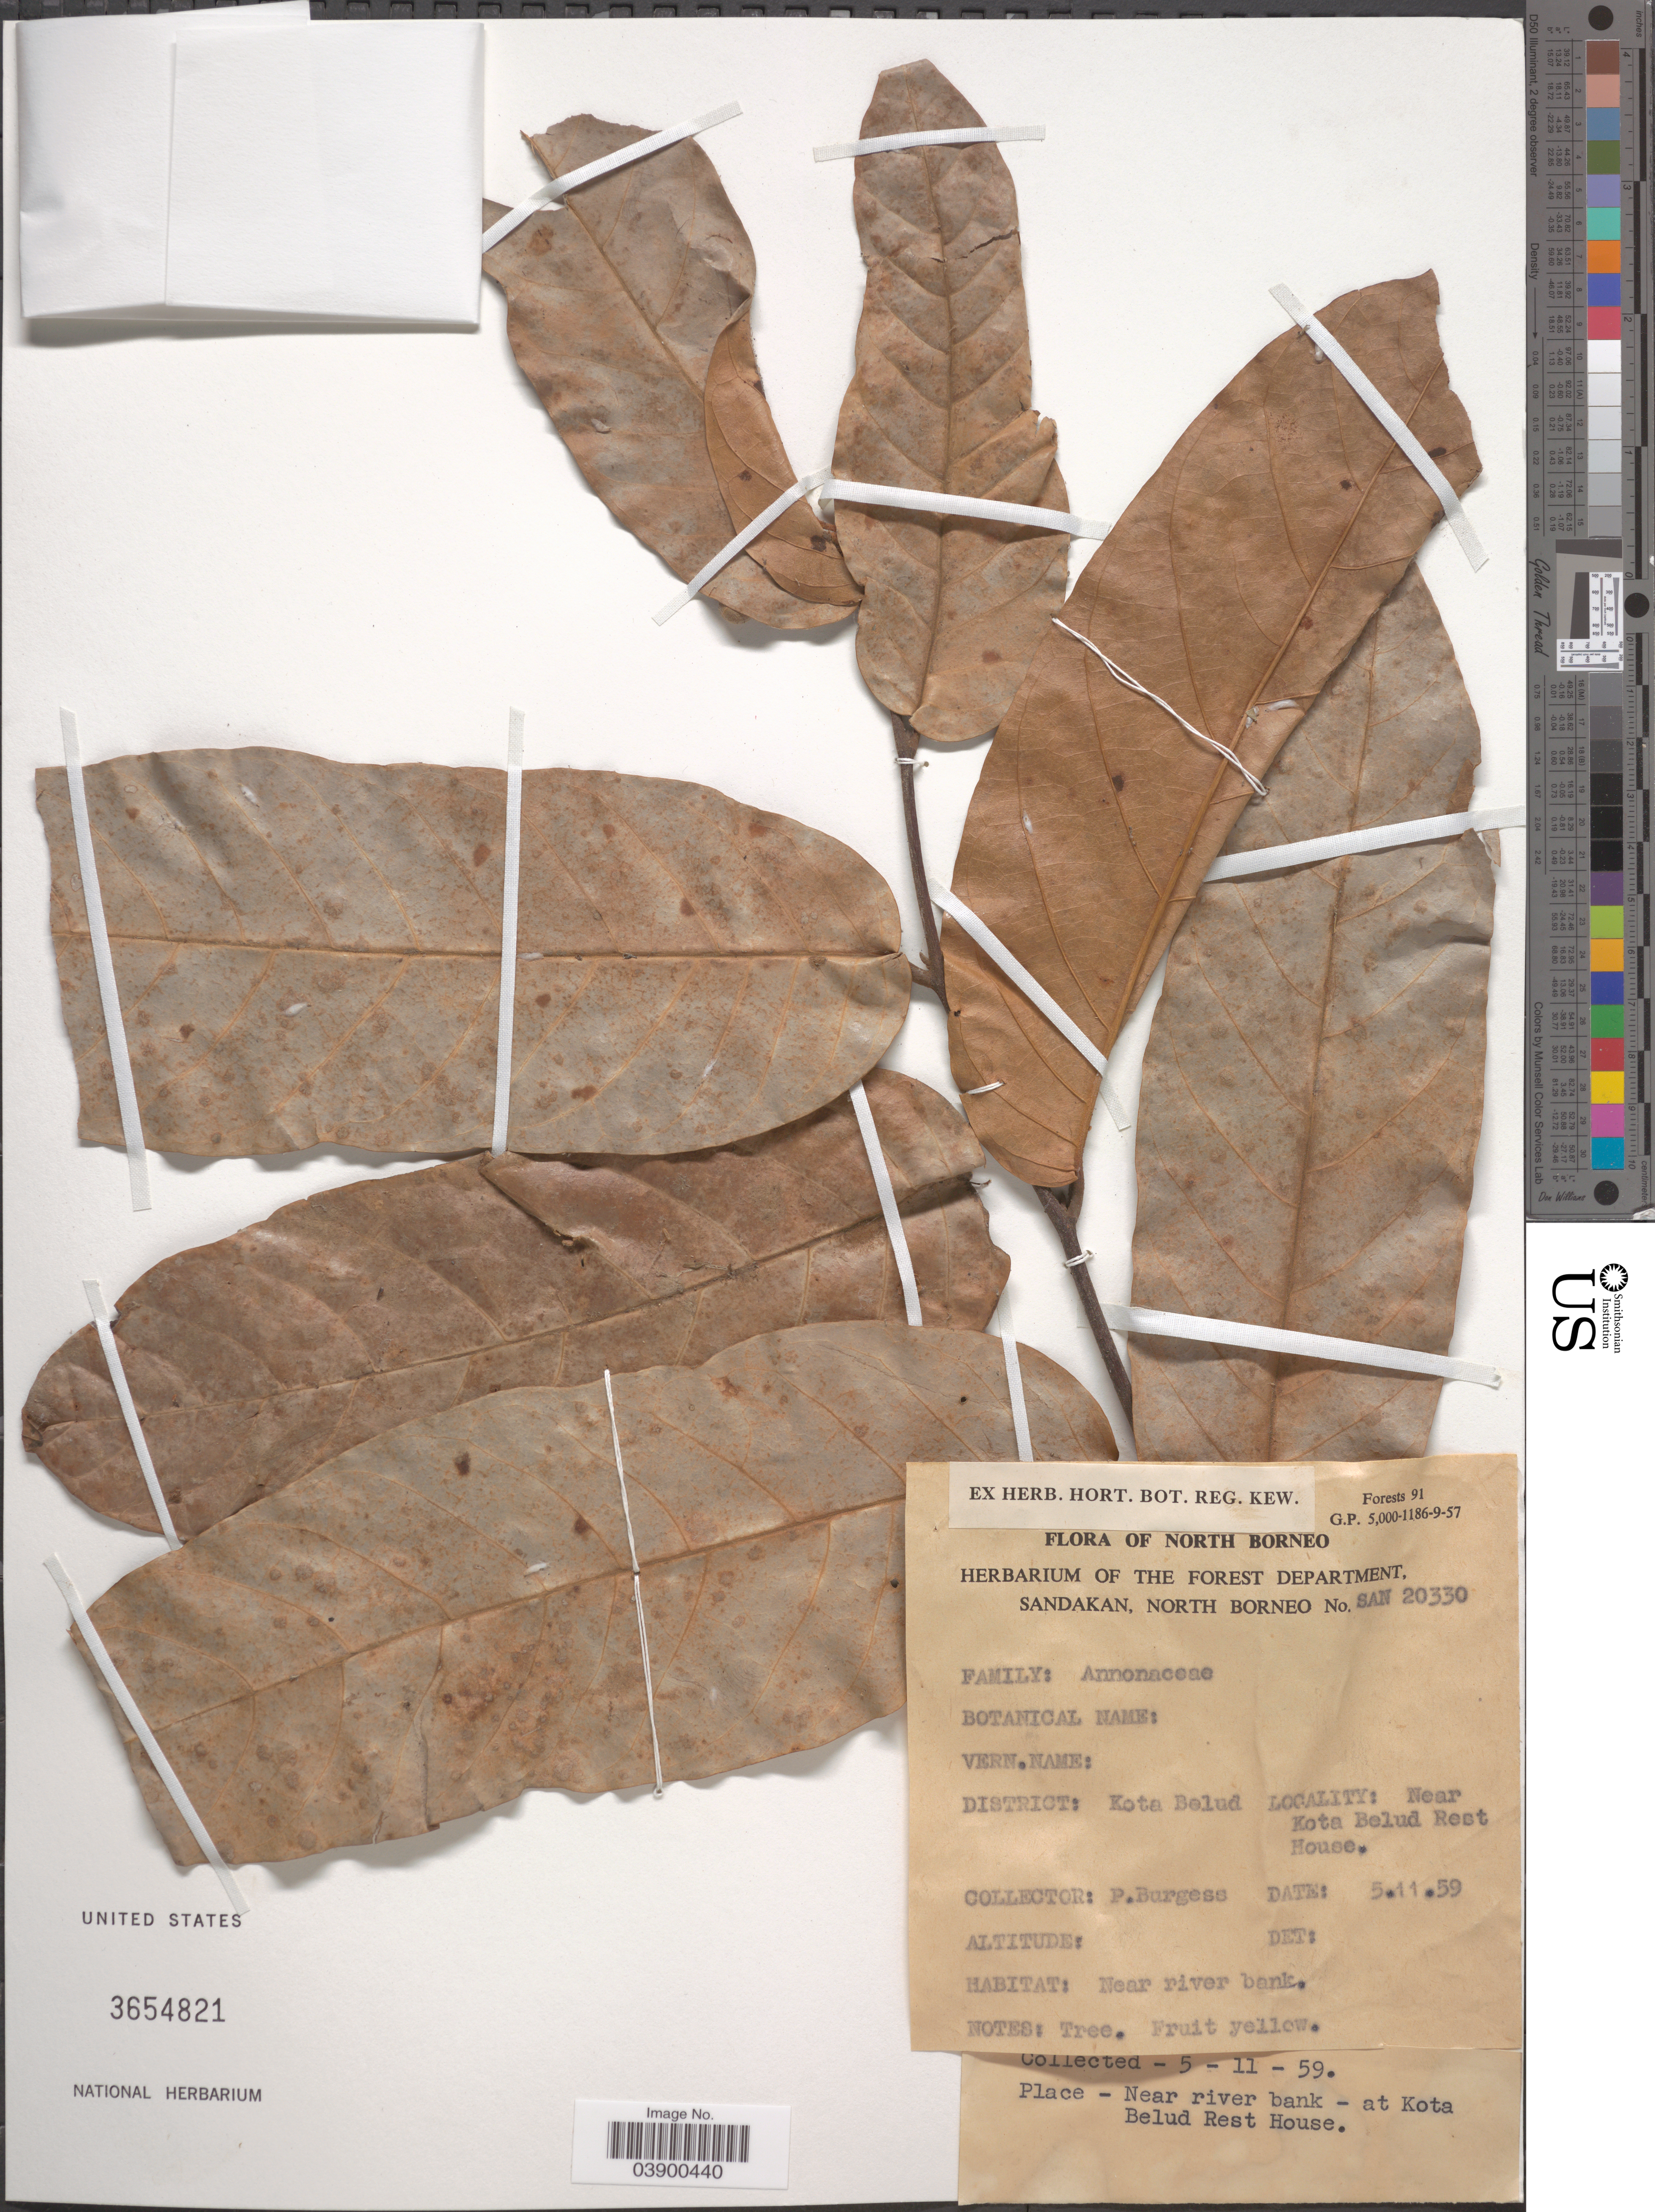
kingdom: Plantae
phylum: Tracheophyta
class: Magnoliopsida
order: Magnoliales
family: Annonaceae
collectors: P. Burgess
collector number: SAN 30330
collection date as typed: Transcribed d/m/y: 5/11/59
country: Malaysia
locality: North Borneo. District Kota Belud. Near Kota Belud Rest House.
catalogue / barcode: US 3654821